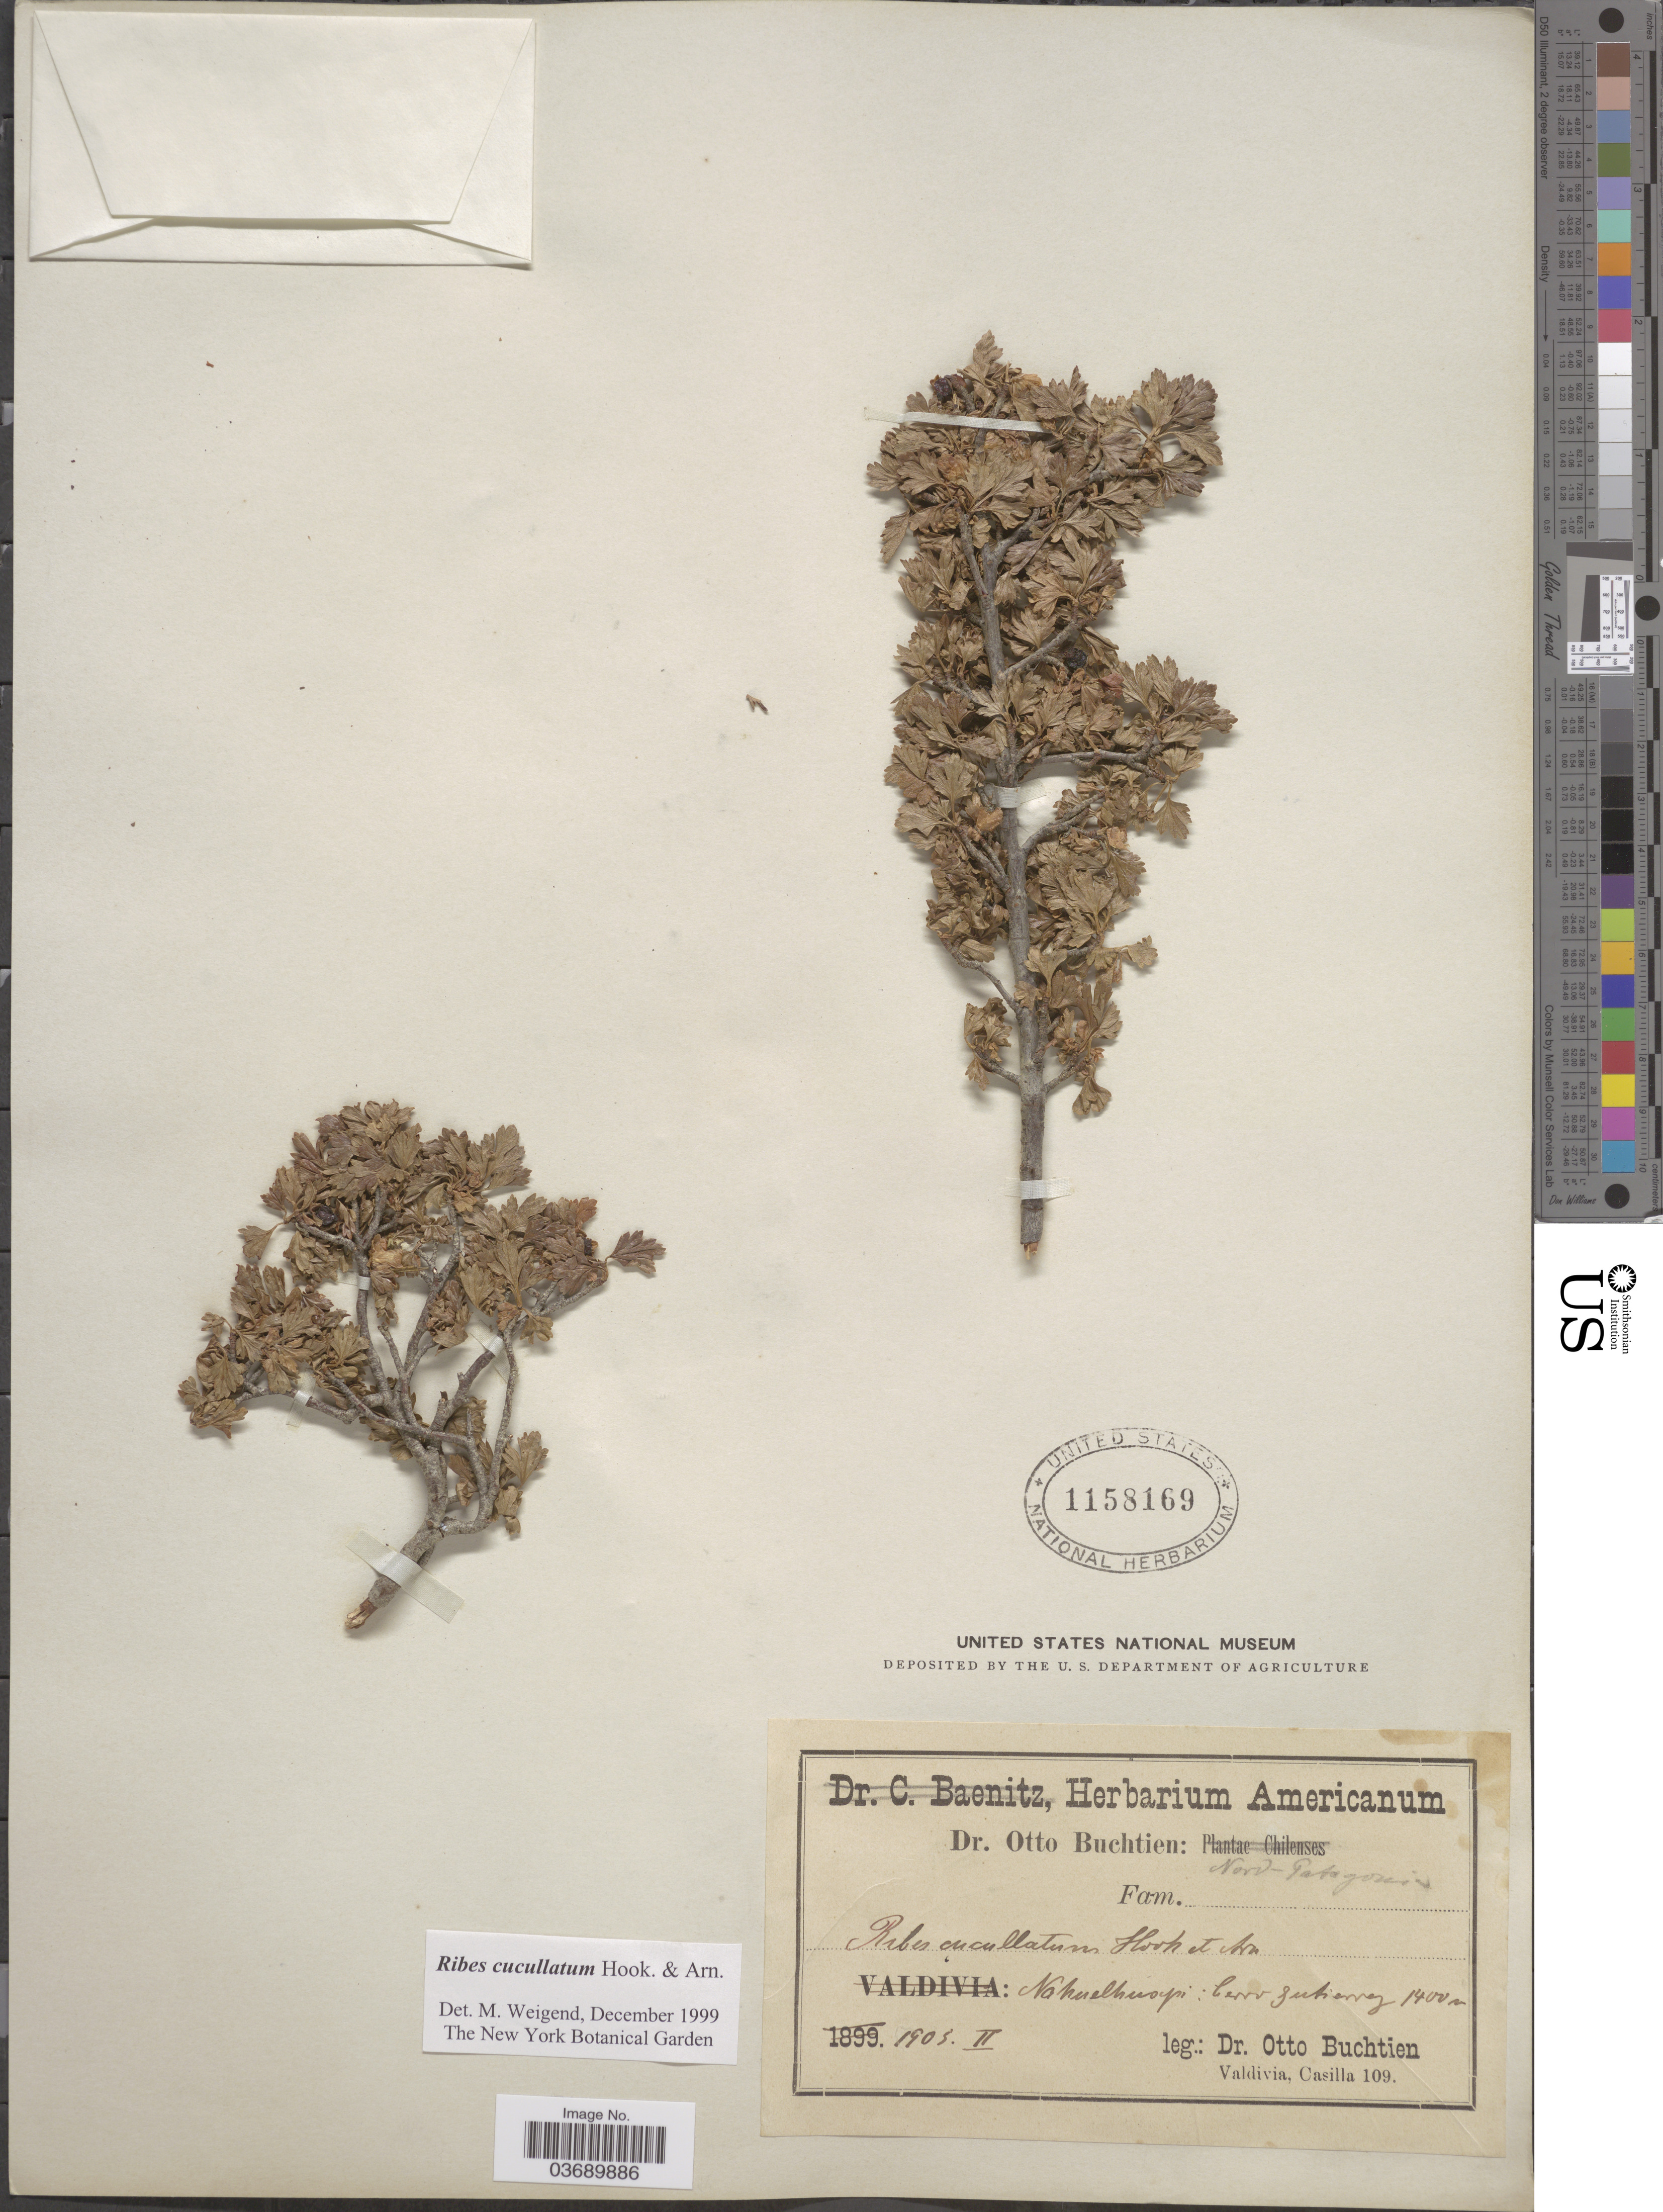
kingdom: Plantae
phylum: Tracheophyta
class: Magnoliopsida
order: Saxifragales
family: Grossulariaceae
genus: Ribes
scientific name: Ribes cucullatum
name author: Hook. & Arn.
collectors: O. Buchtien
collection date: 1905-02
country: Argentina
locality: Nord-Patagonia. Nahuelhuapi: Cerro gutierrez.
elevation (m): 1400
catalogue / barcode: US 1158169